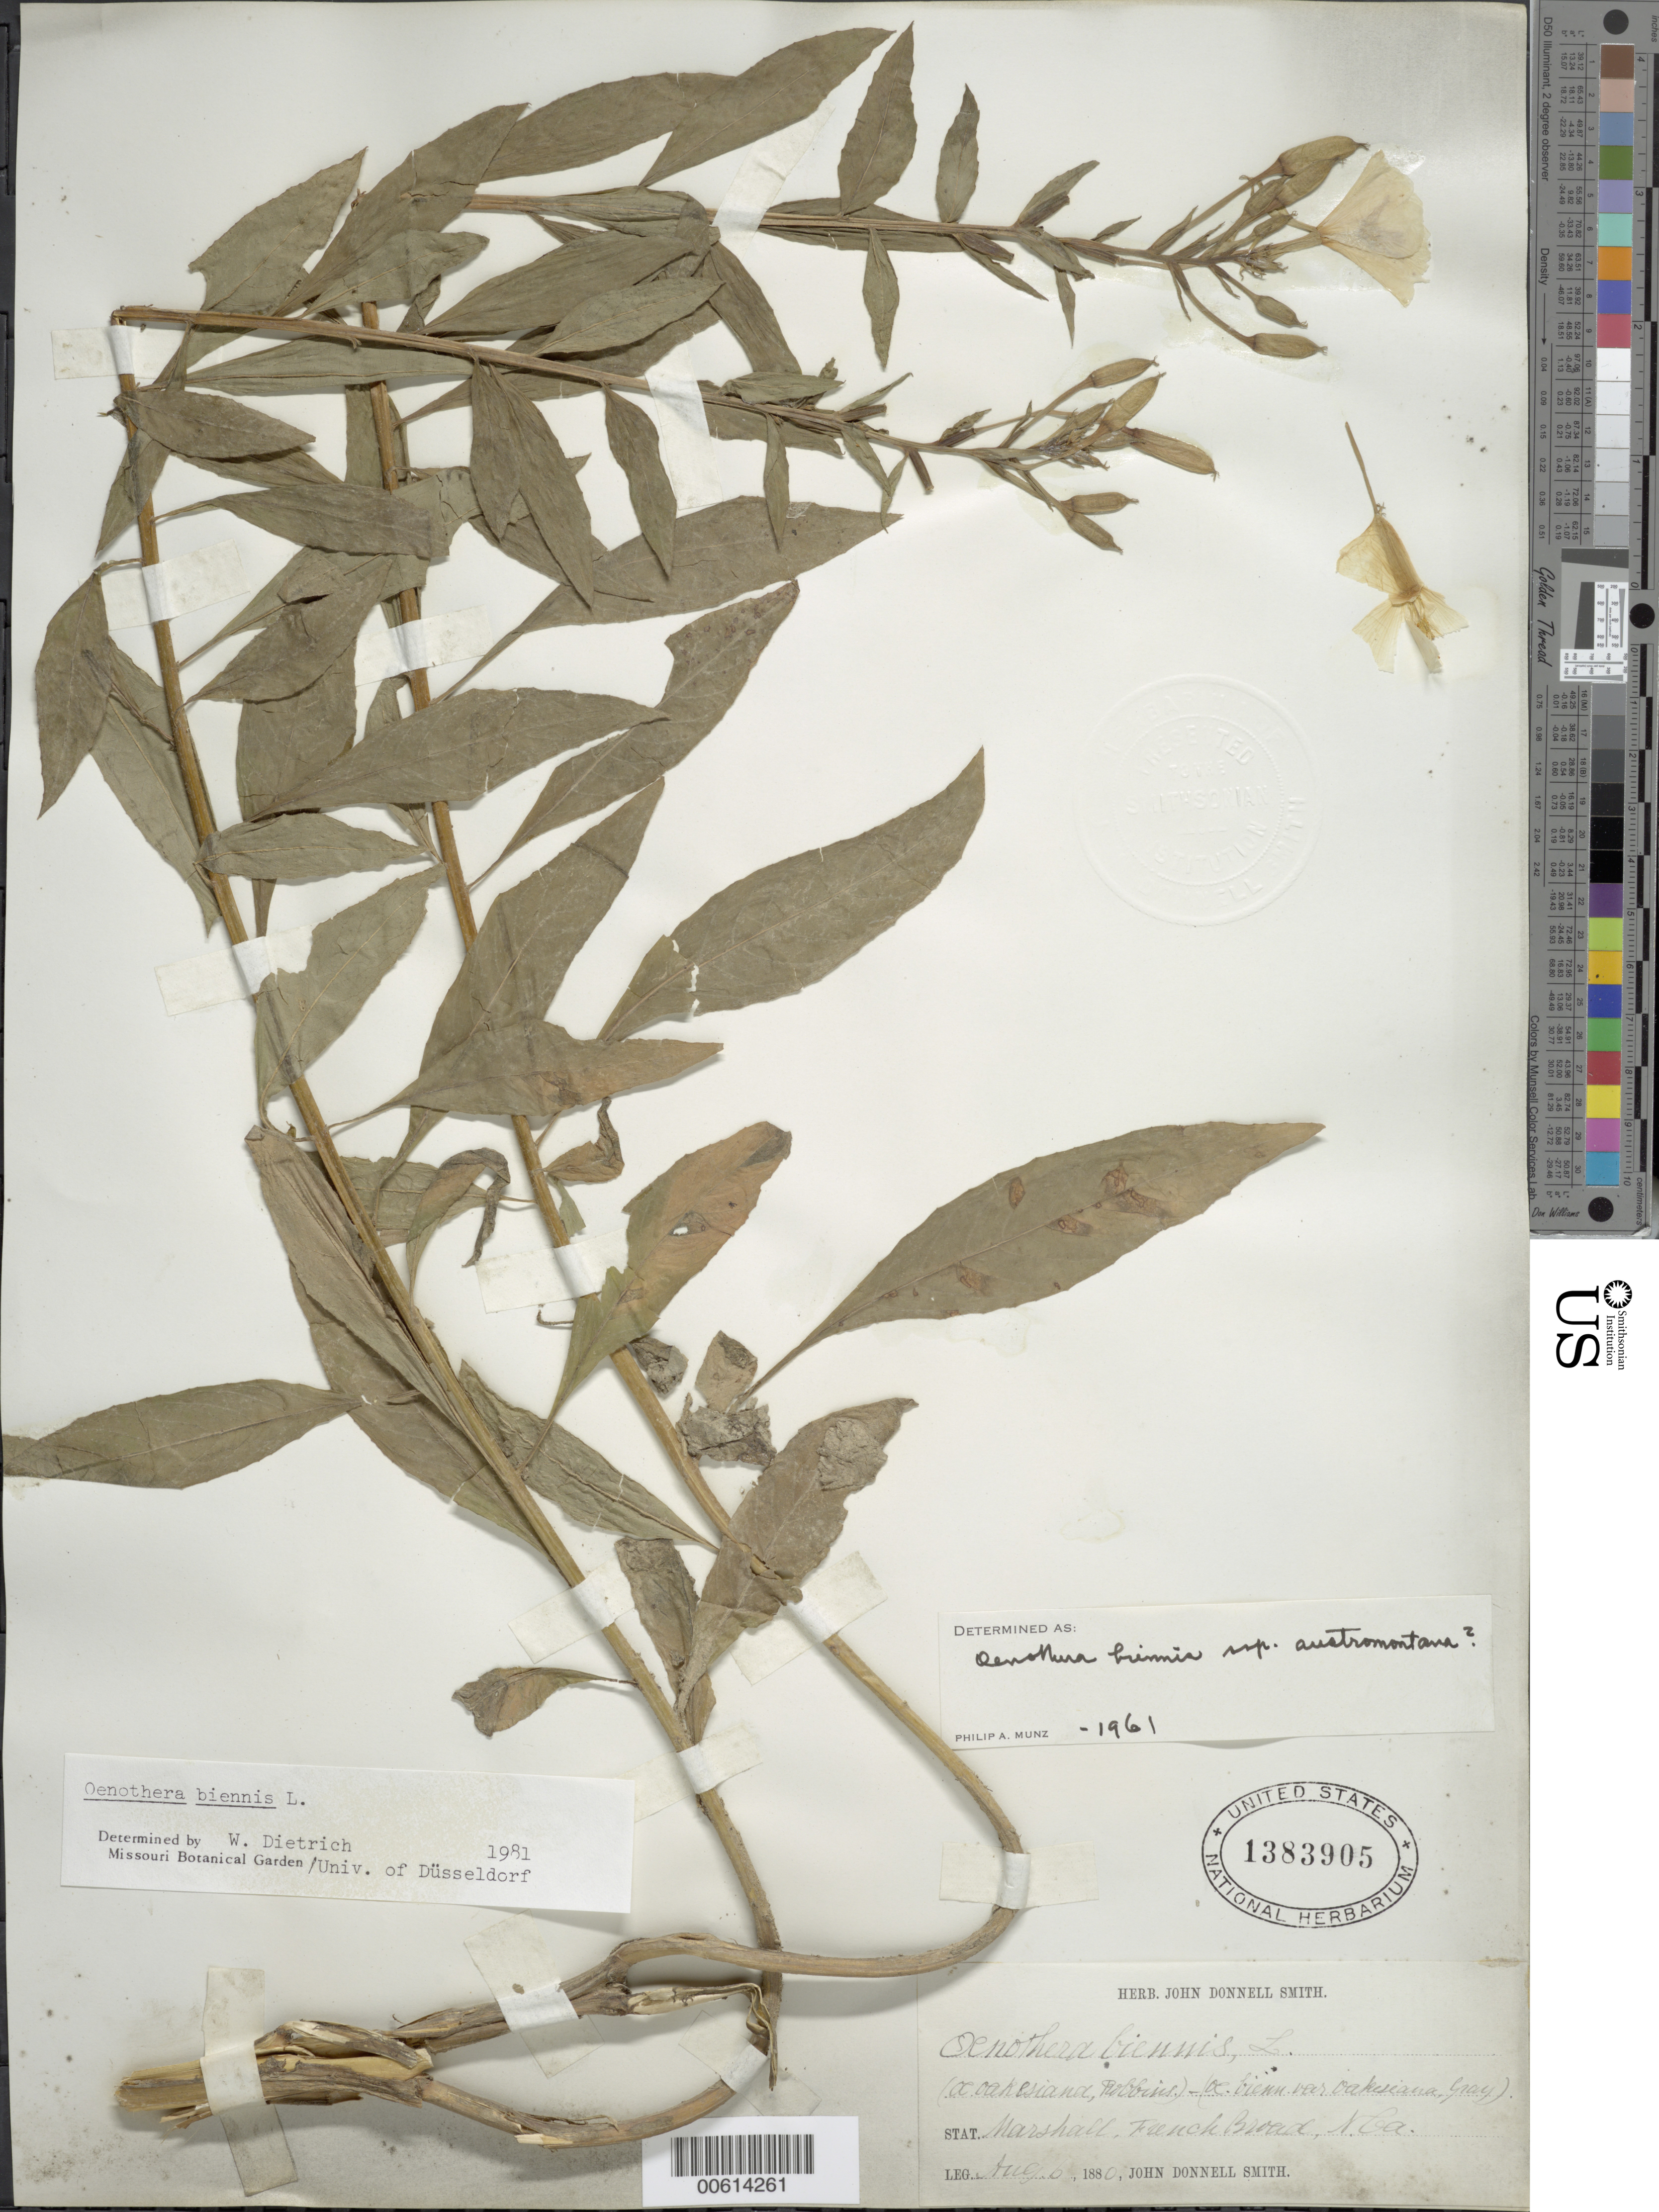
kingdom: Plantae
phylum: Tracheophyta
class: Magnoliopsida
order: Myrtales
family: Onagraceae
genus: Oenothera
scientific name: Oenothera biennis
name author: L.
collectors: J. Donnell Smith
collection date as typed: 06 Aug 1880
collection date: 1880-08-06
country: United States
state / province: North Carolina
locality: Marshall, French Broad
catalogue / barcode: US 1383905